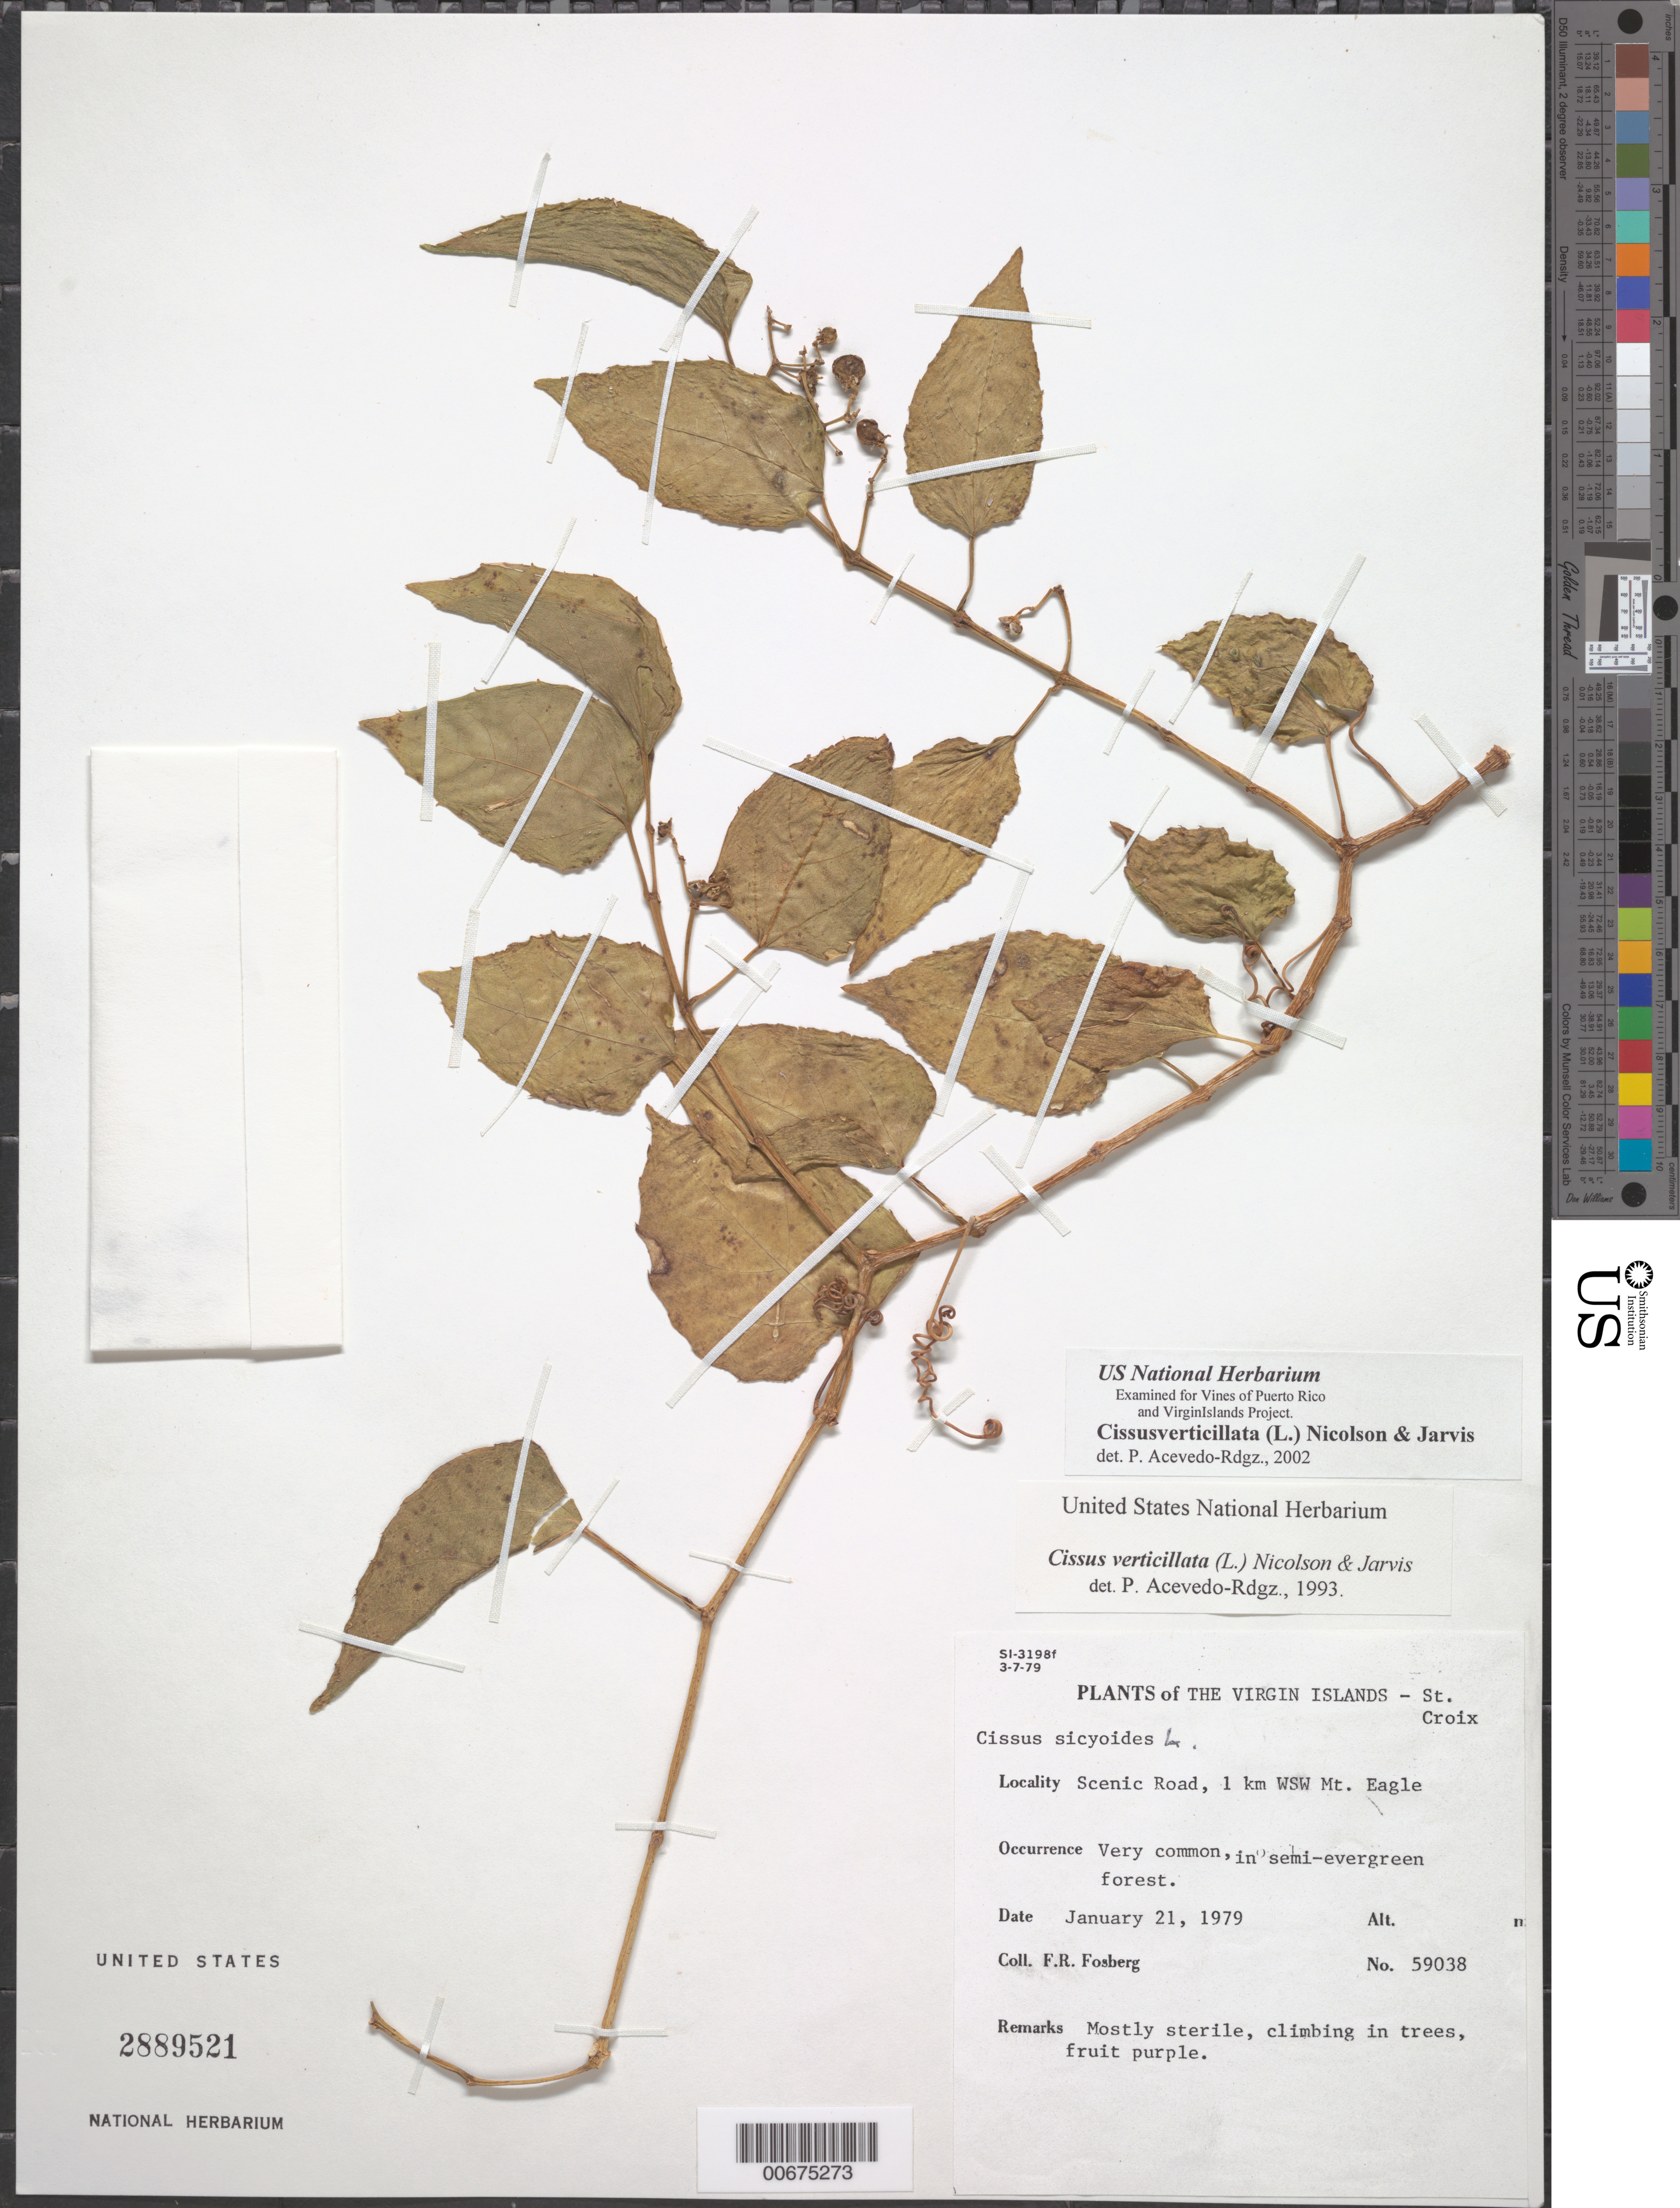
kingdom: Plantae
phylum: Tracheophyta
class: Magnoliopsida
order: Vitales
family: Vitaceae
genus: Cissus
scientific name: Cissus verticillata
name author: (L.) Nicolson & C.E. Jarvis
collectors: F. R. Fosberg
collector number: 59038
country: U.S. Virgin Islands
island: St. Croix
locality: St. Croix; 1 km WSW of Mt. Eagle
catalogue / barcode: US 2889521